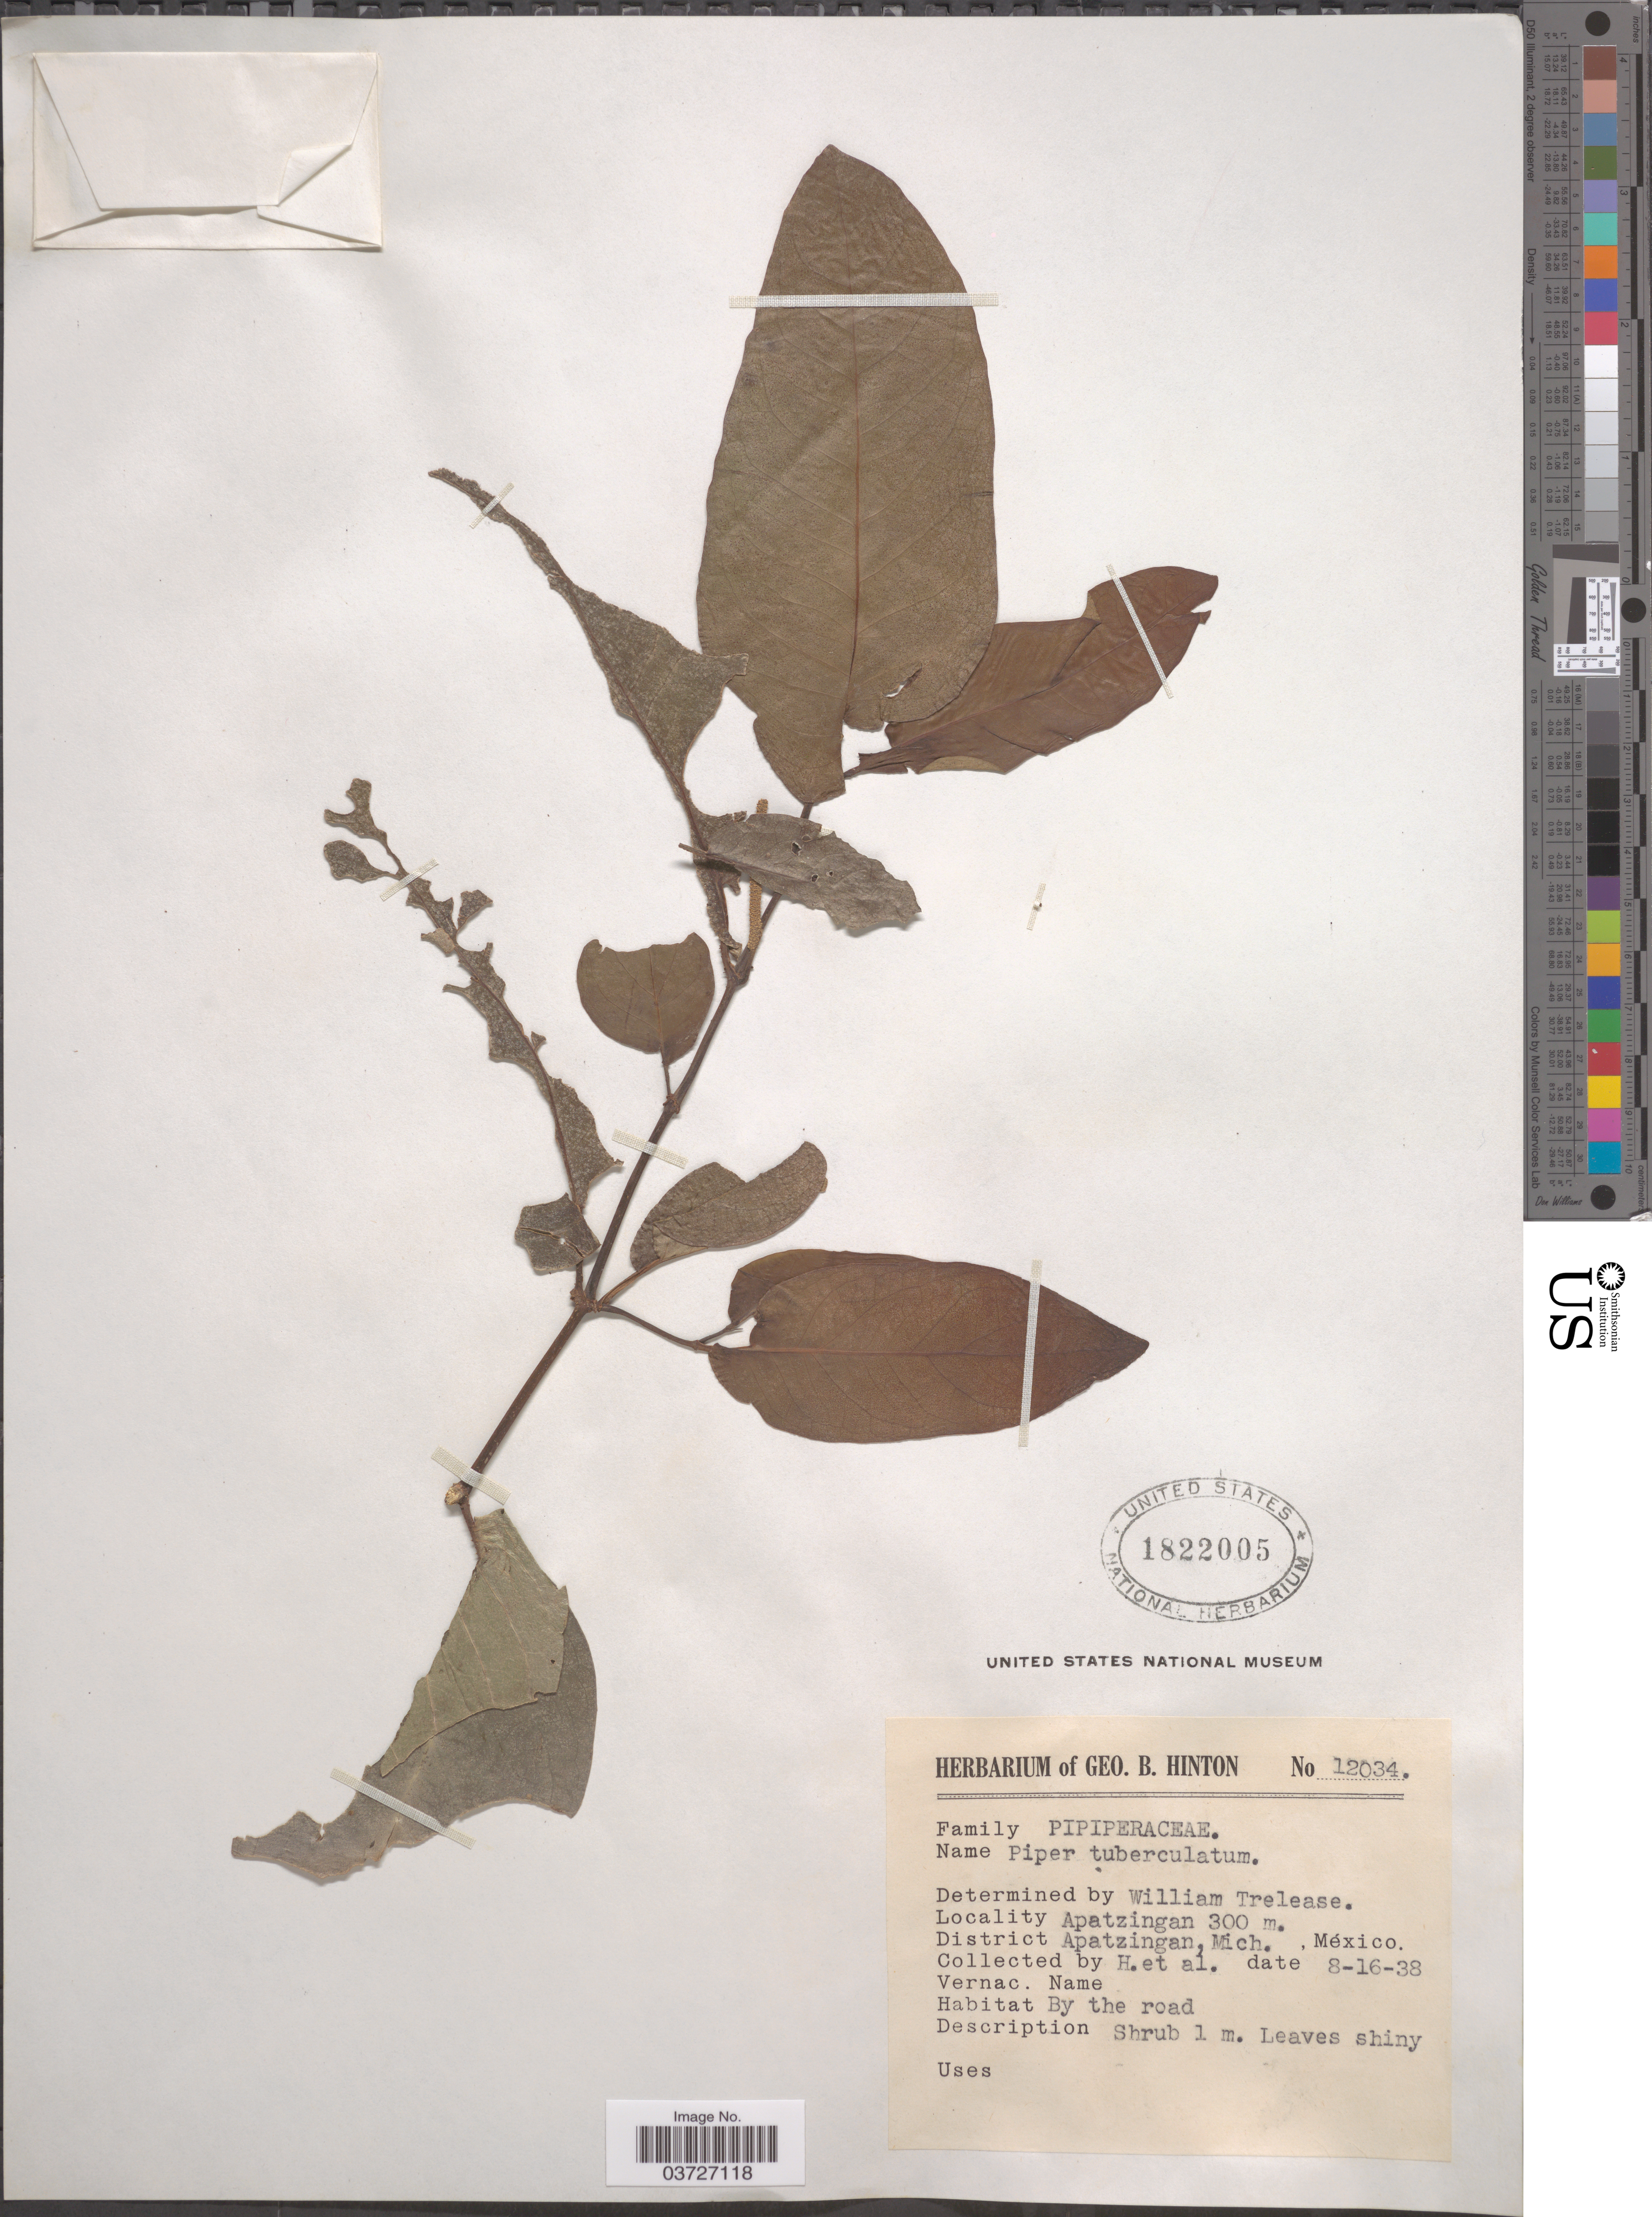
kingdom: Plantae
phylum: Tracheophyta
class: Magnoliopsida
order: Piperales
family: Piperaceae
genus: Piper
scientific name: Piper tuberculatum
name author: Jacq.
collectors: G. B. Hinton & et al.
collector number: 12034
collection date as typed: Transcribed d/m/y: 16/8/38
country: Mexico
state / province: Michoacán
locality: Apatzingan, District Apatzingan, Mich.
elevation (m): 300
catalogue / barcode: US 1822005